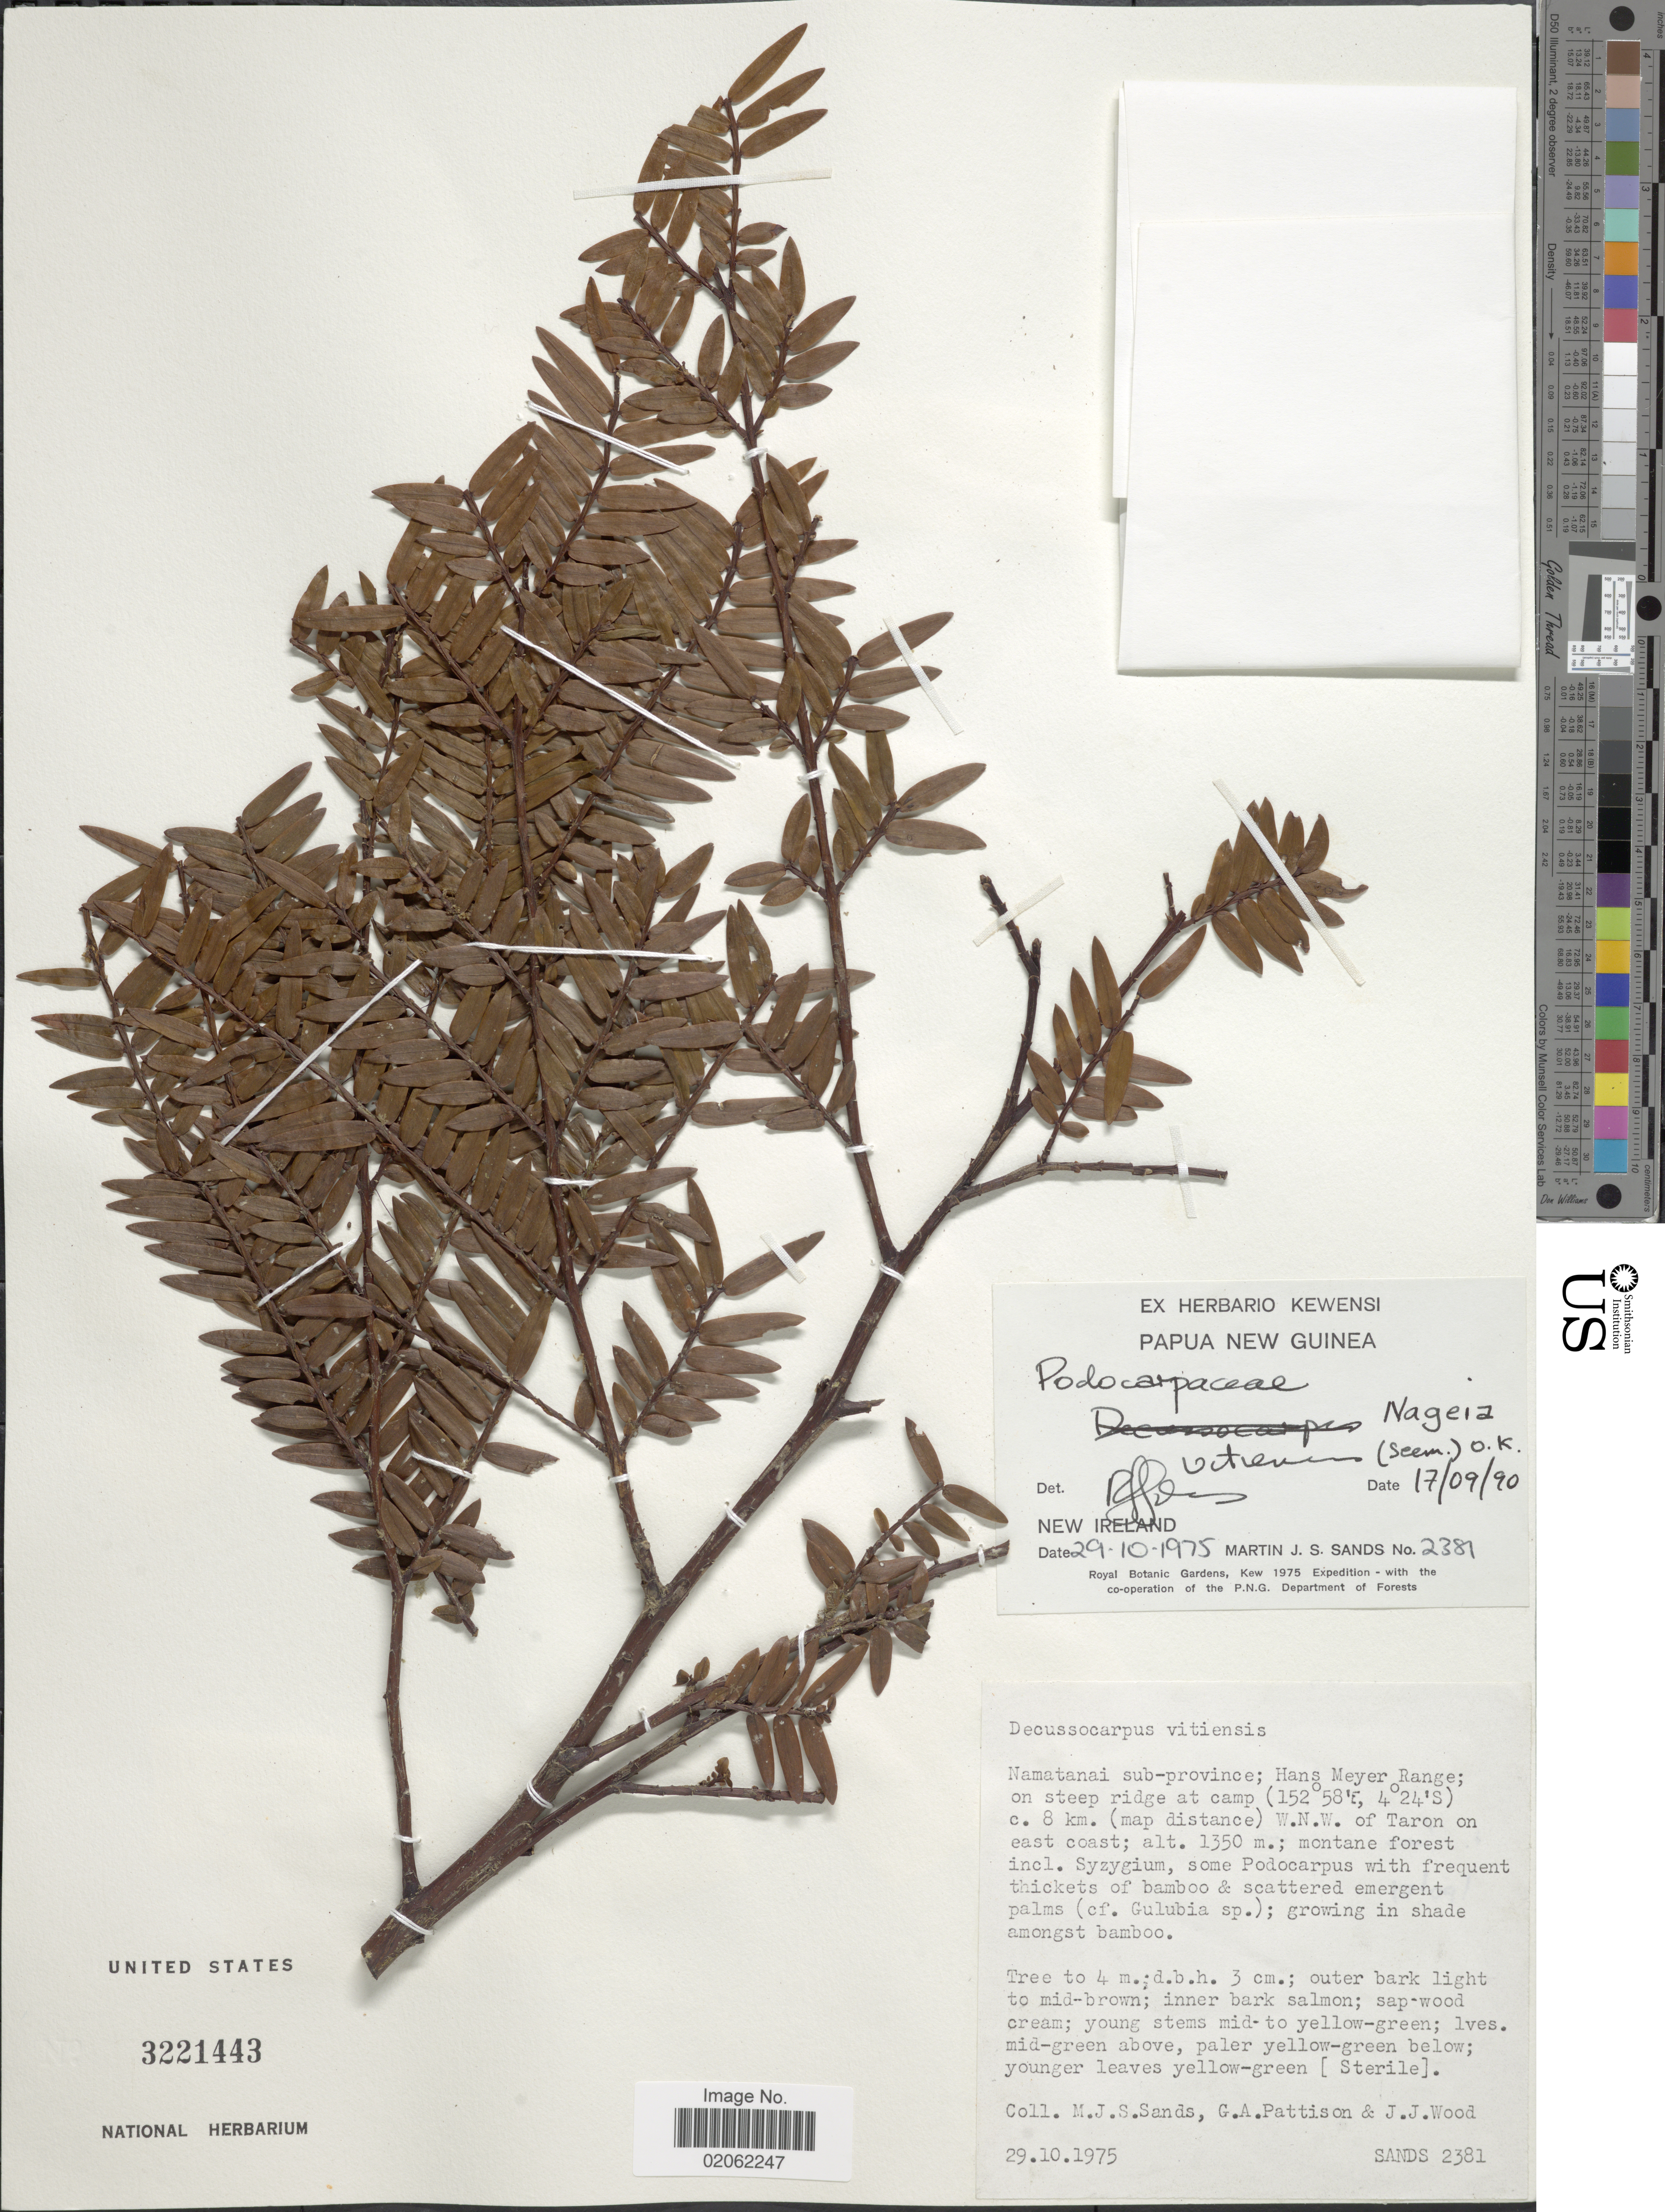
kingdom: Plantae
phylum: Tracheophyta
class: Pinopsida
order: Pinales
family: Podocarpaceae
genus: Decussocarpus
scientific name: Decussocarpus vitiensis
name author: Seem.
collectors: M. Sands, G. Pattison & J. Wood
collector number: SANDS 2381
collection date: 1975-10-29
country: Papua New Guinea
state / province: New Ireland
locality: Namatanai sub-province; Hans Meyer Range; on steep ridge at camp c. 8 km (map distance) W.N.W. of Taron on east coast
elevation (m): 1350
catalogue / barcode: US 3221443